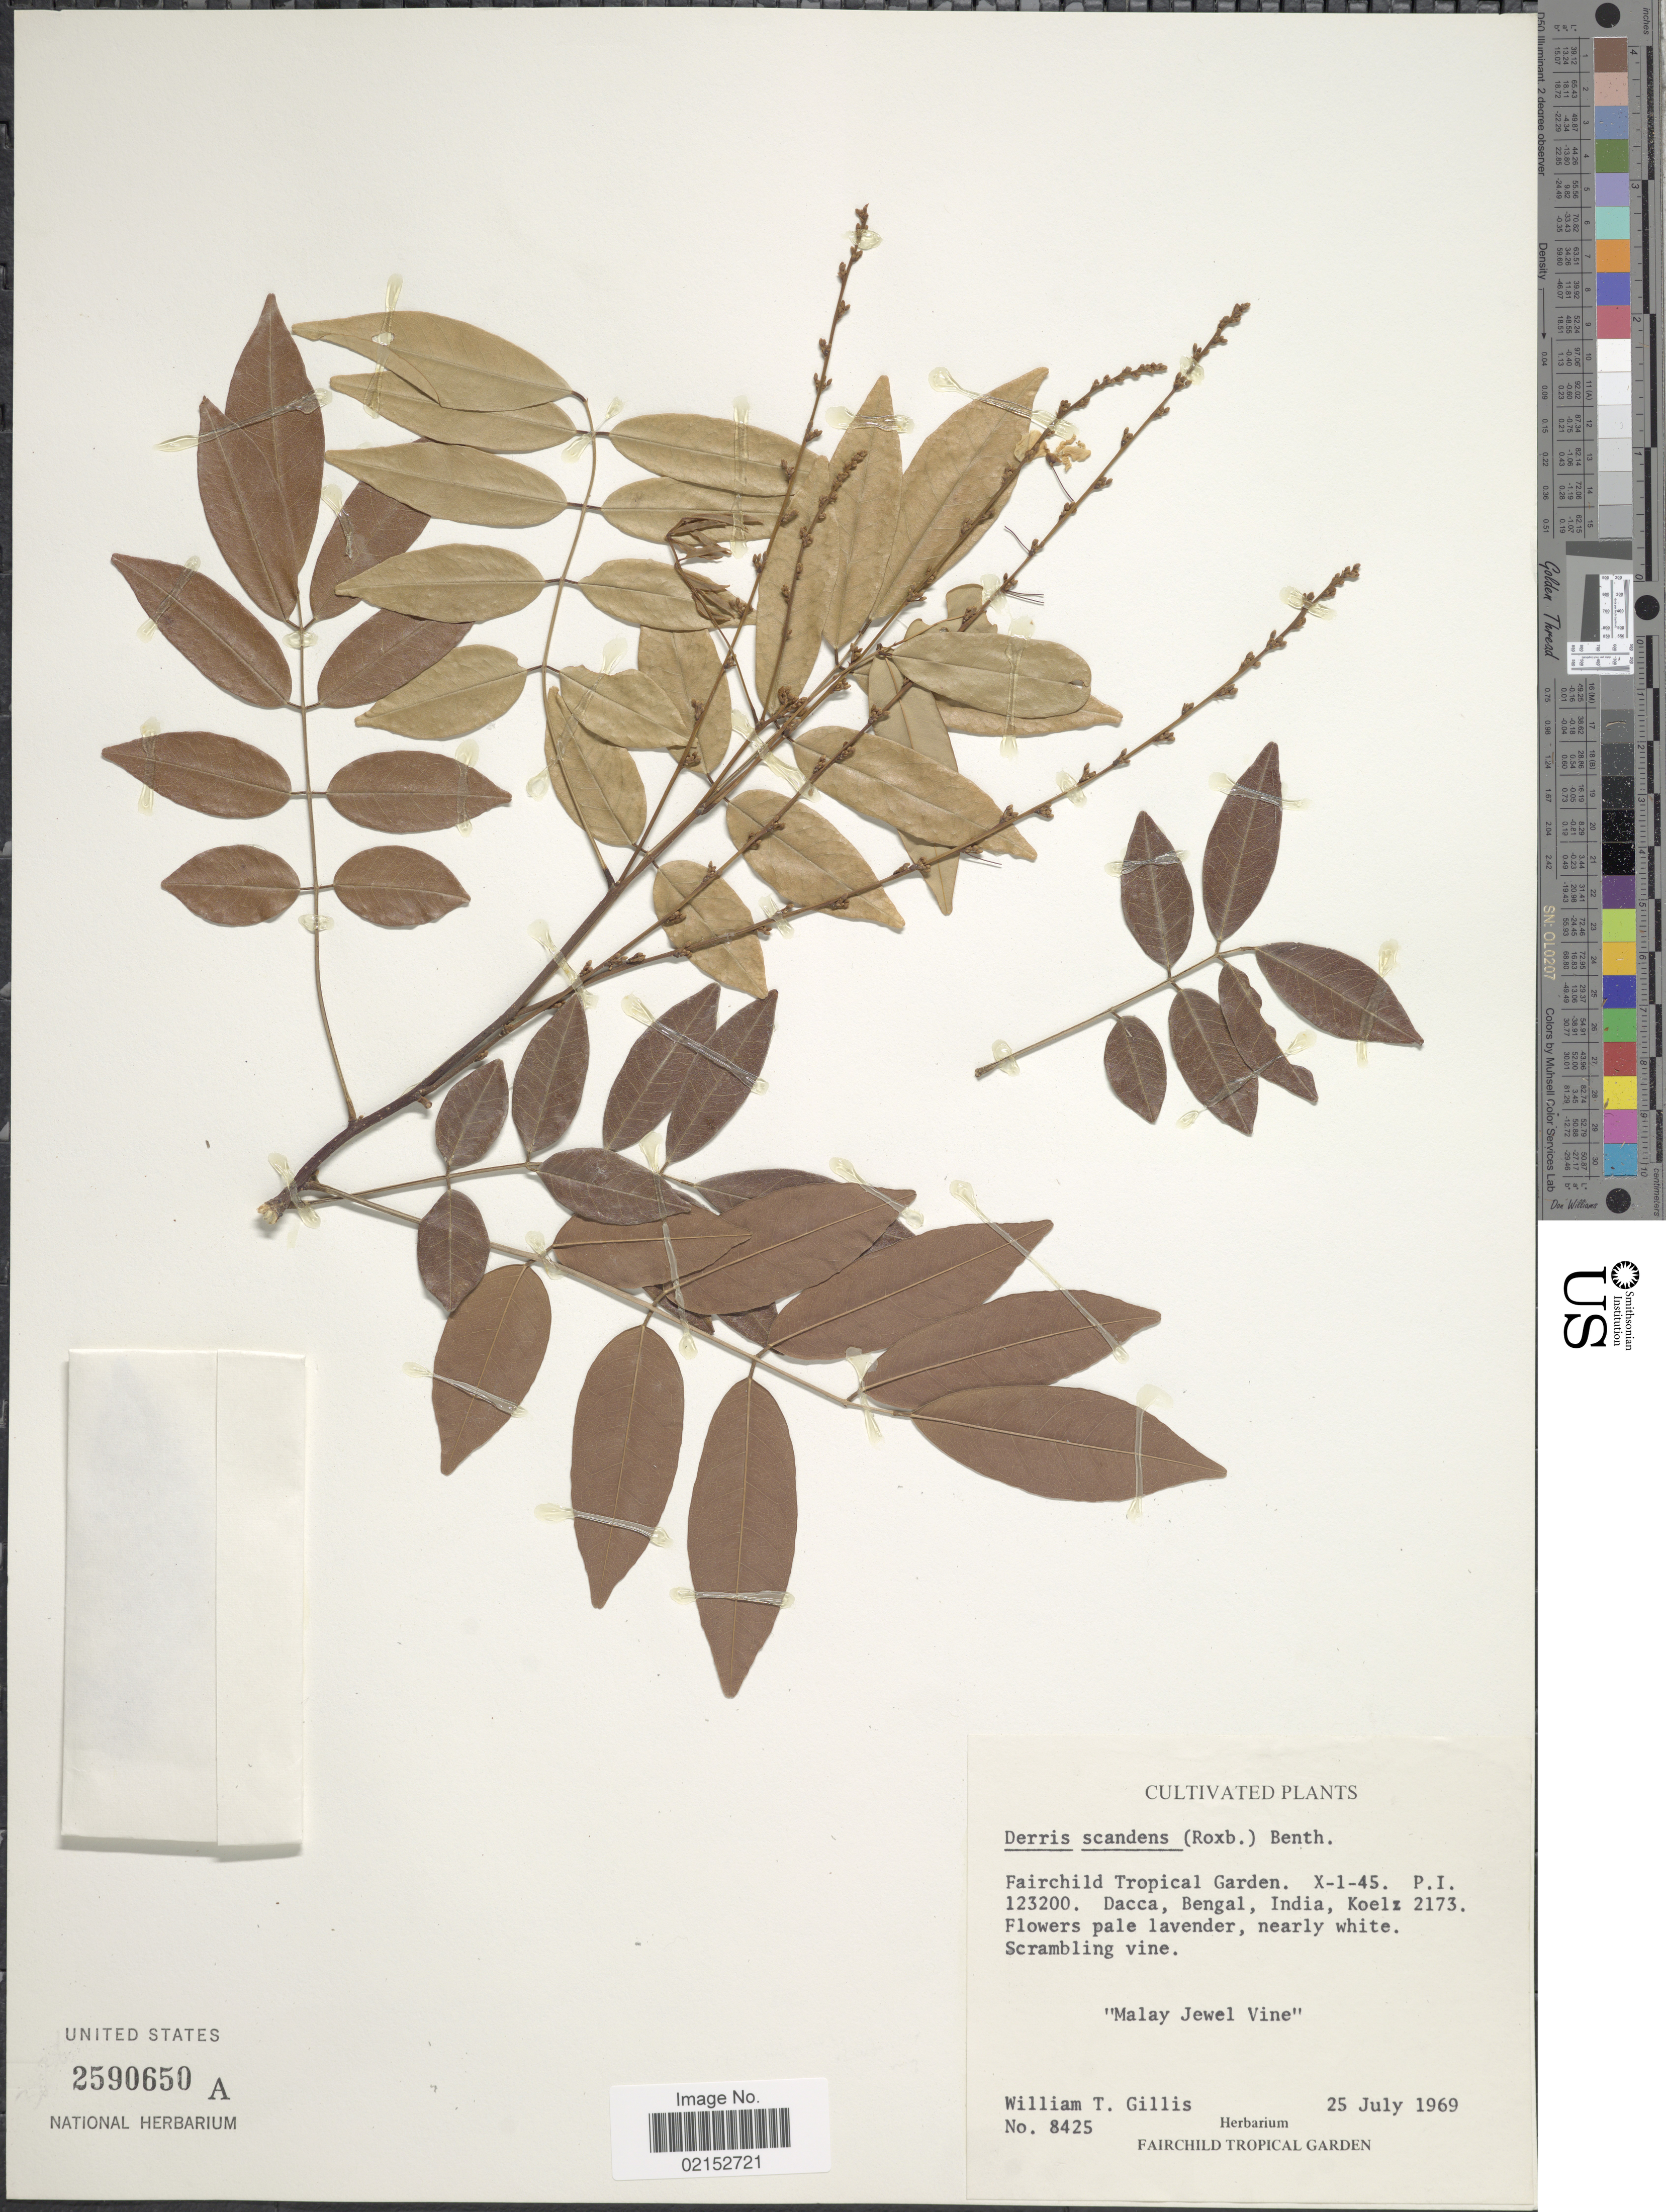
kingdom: Plantae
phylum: Tracheophyta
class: Magnoliopsida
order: Fabales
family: Fabaceae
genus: Brachypterum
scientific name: Brachypterum scandens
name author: (Roxb.) Miq.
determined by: Strong, Mark T., (BOT), Smithsonian Institution - National Museum of Natural History (UNITED STATES)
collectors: W. T. Gillis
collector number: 8425/2173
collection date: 1969-07-25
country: Bangladesh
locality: Dacca, Bengal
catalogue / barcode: US 2590650A